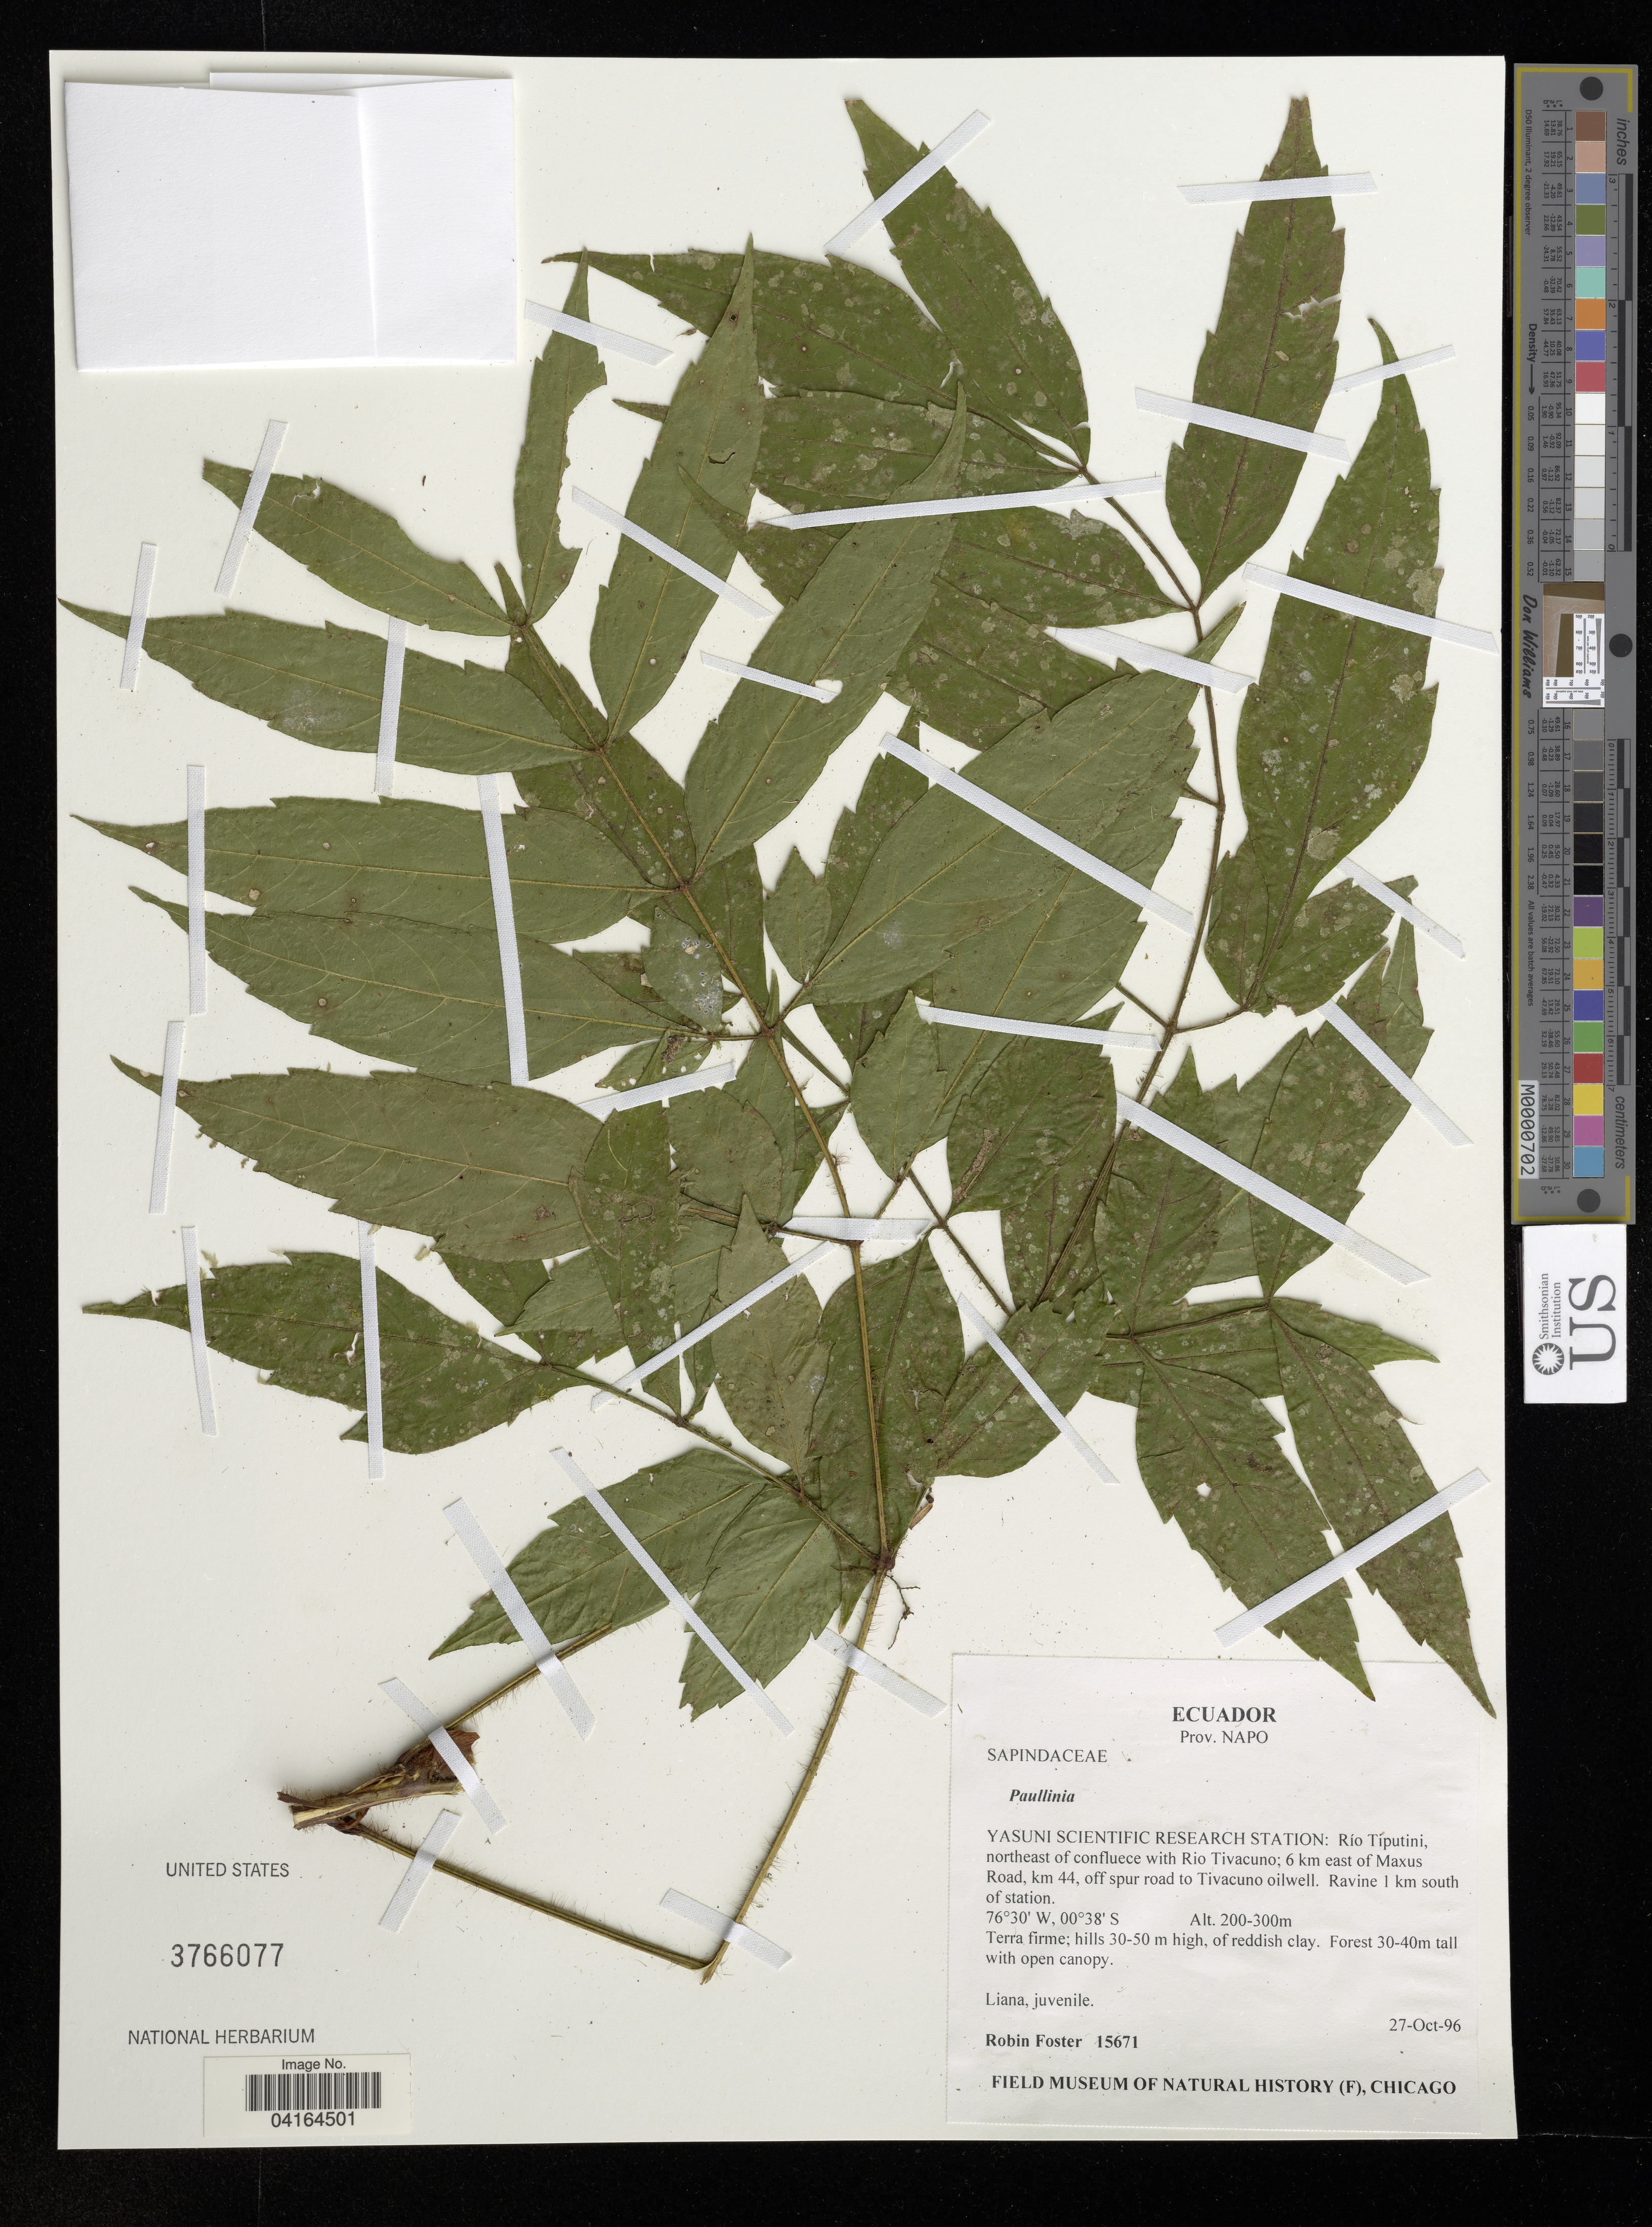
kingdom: Plantae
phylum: Tracheophyta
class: Magnoliopsida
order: Sapindales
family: Sapindaceae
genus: Paullinia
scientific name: Paullinia sp.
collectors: R. B. Foster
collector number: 15671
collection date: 1996-10-27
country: Ecuador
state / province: Napo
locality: Prov. Napo. Yasuni Scientific Research Station: Río Tiputini, northeast of confluece with Rio Tivacuno; 6 km east of Maxus Road, km 44, off spur road to Tivacuno oilwell. Ravine 1 km south of station.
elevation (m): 200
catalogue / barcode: US 3766077